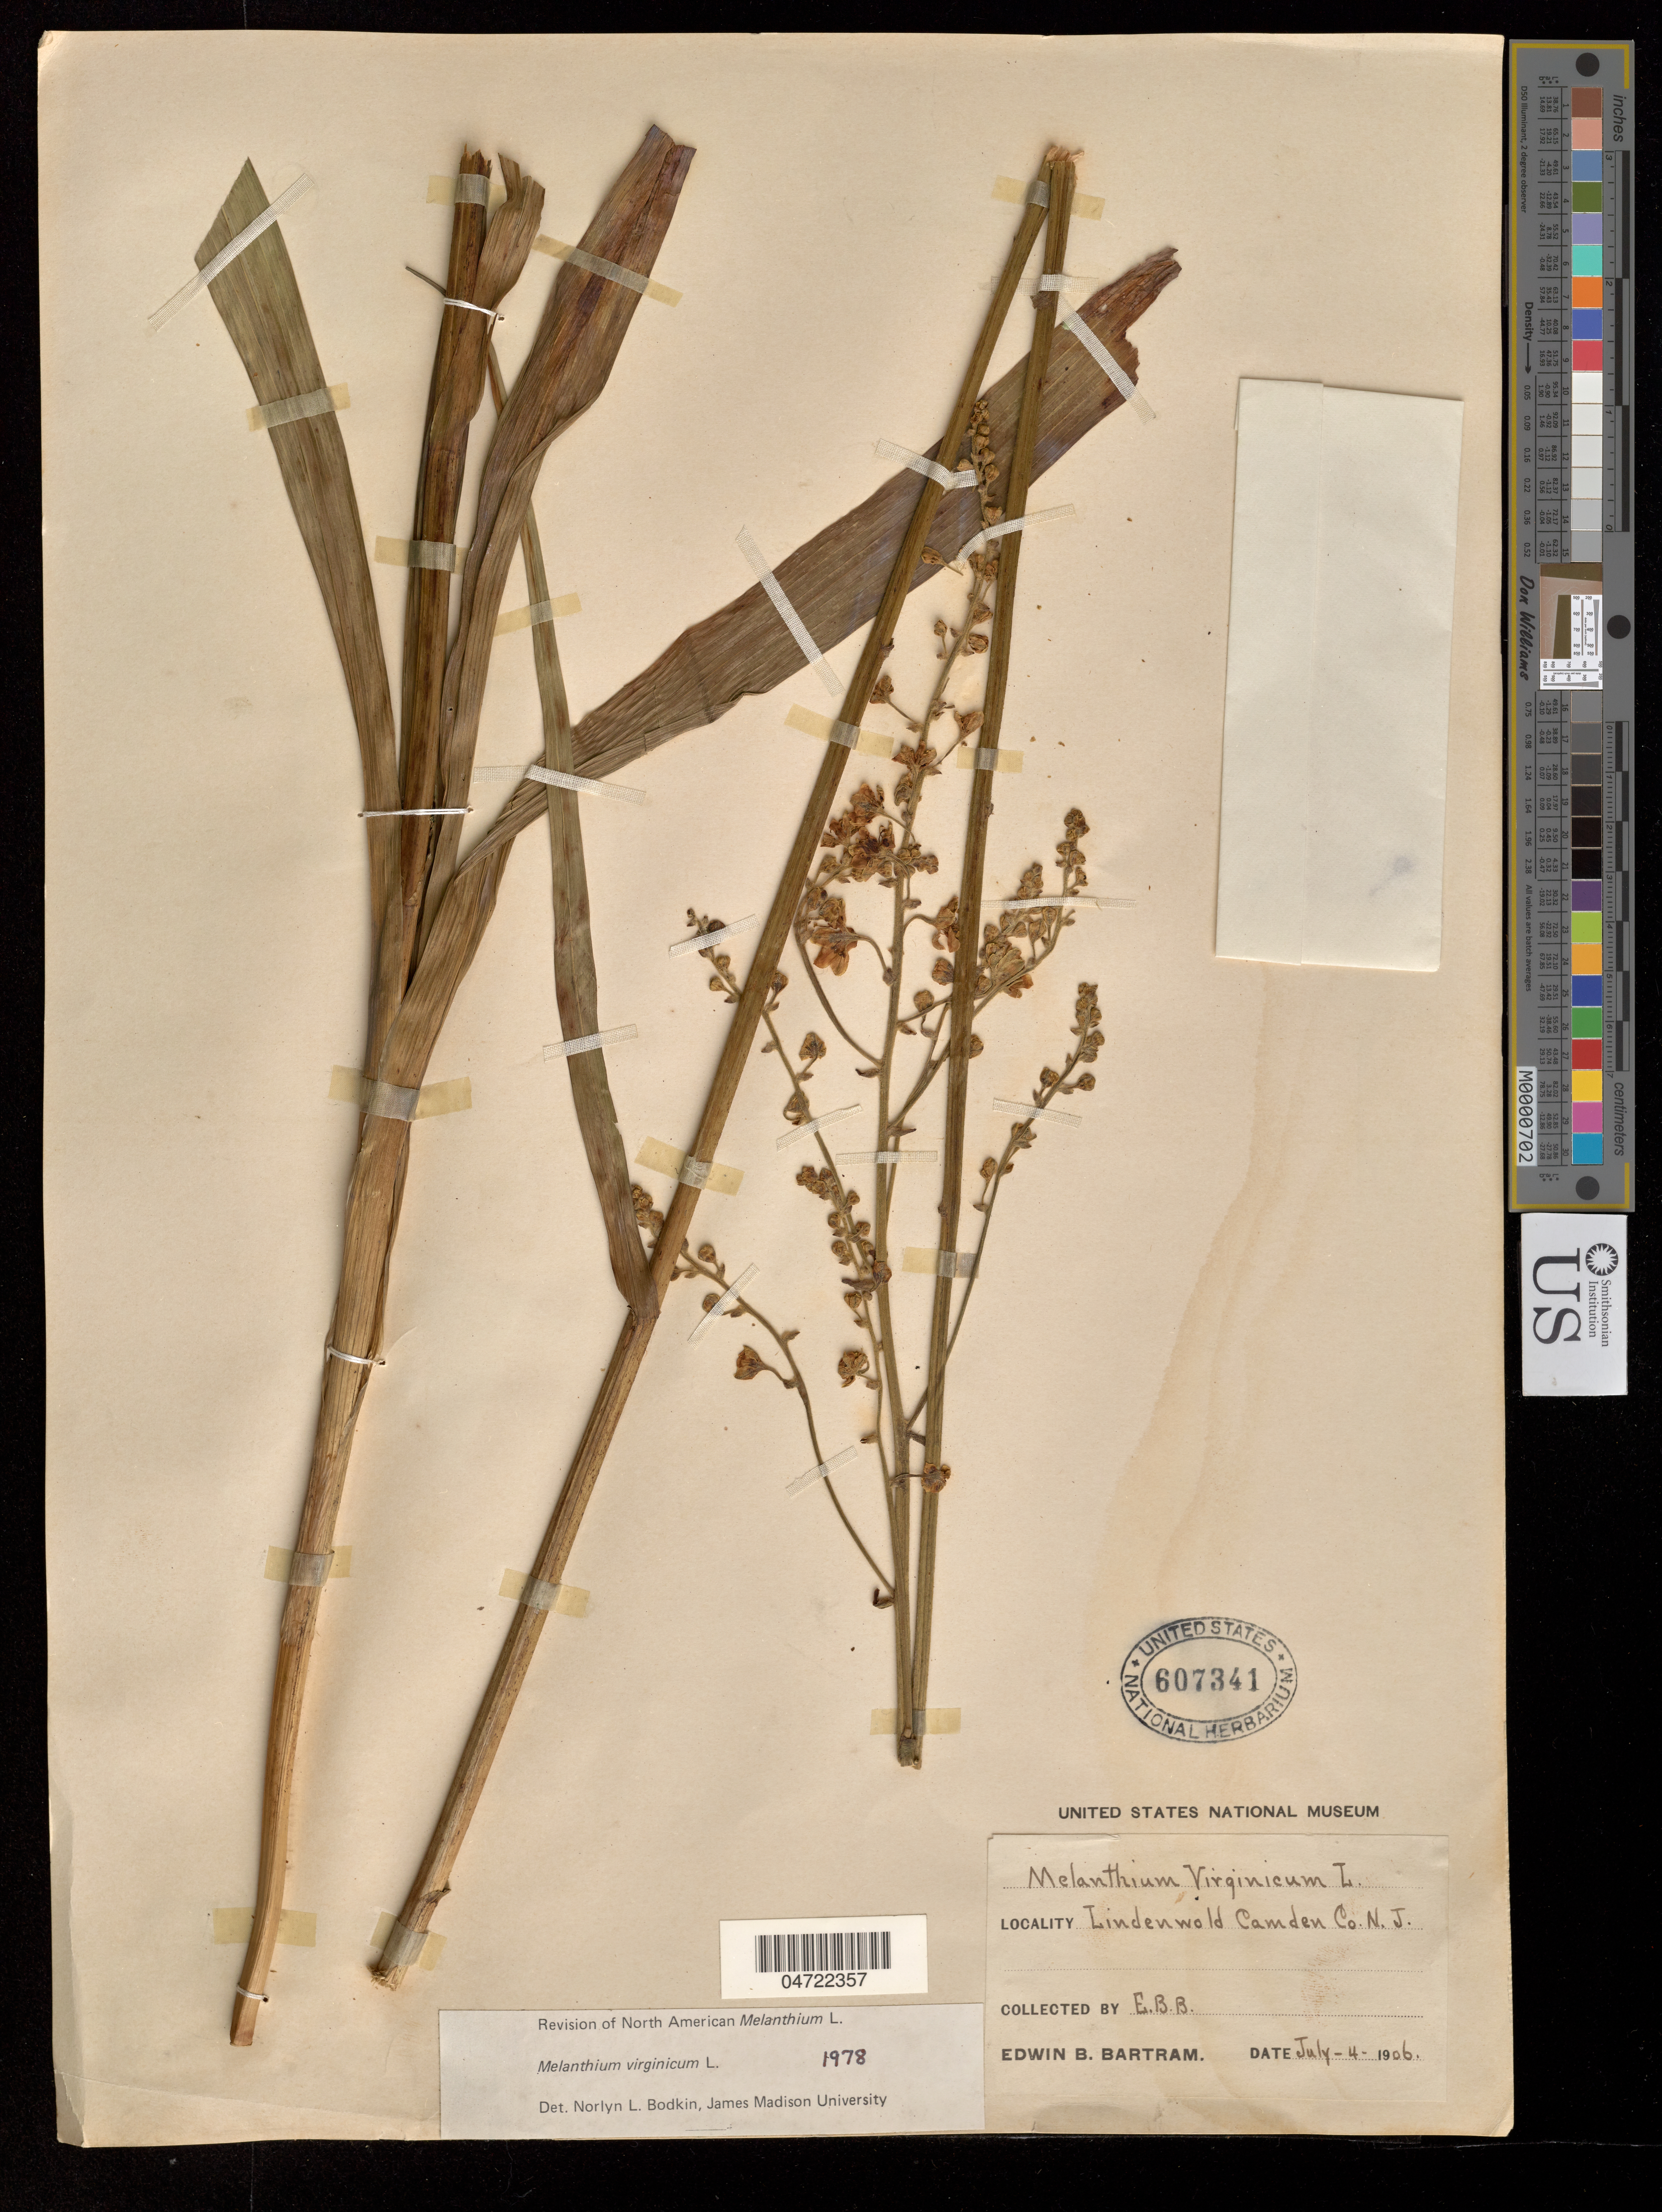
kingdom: Plantae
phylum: Tracheophyta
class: Liliopsida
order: Liliales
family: Melanthiaceae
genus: Melanthium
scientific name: Melanthium virginicum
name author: L.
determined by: Bodkin, N. L.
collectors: E. B. Bartram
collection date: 1906-07-04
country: United States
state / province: New Jersey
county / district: Camden County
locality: Lindenwold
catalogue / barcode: US 607341